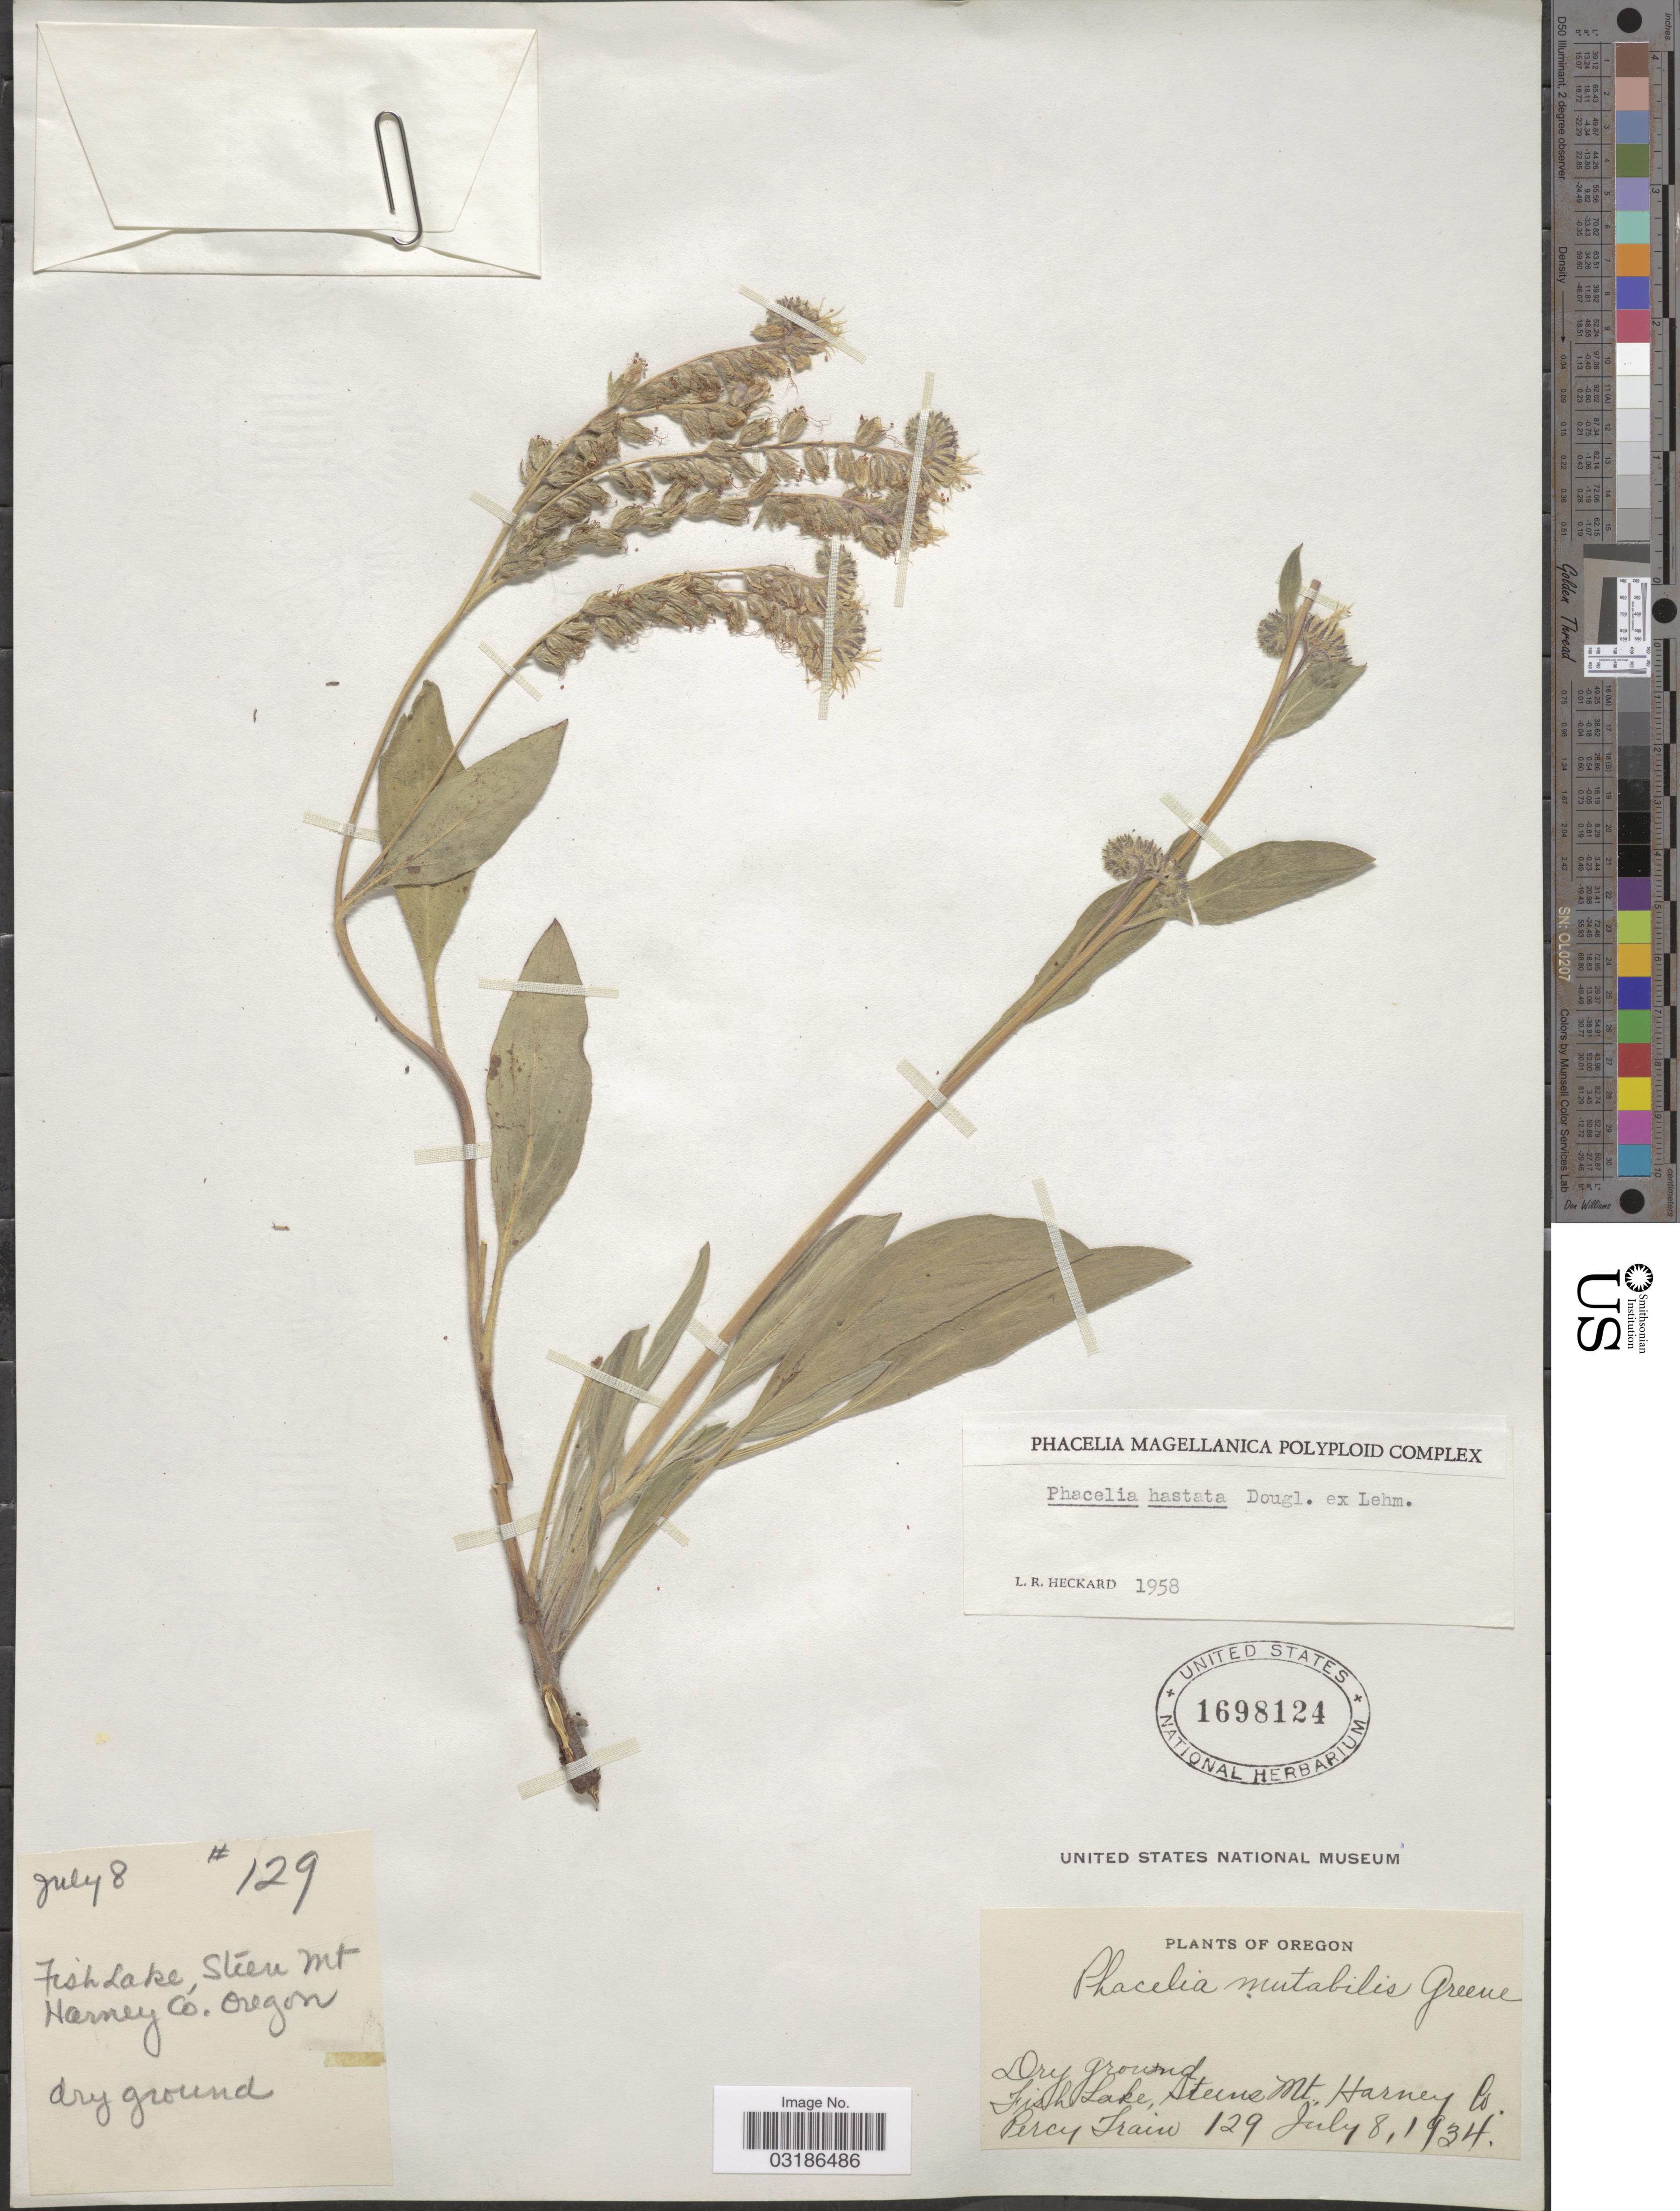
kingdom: Plantae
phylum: Tracheophyta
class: Magnoliopsida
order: Boraginales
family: Hydrophyllaceae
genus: Phacelia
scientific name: Phacelia hastata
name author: Douglas ex Lehm.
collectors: P. Train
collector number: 129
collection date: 1934-07-08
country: United States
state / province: Oregon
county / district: Harney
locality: Fish Lake, Steins Mt., Harney Co.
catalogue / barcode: US 1698124